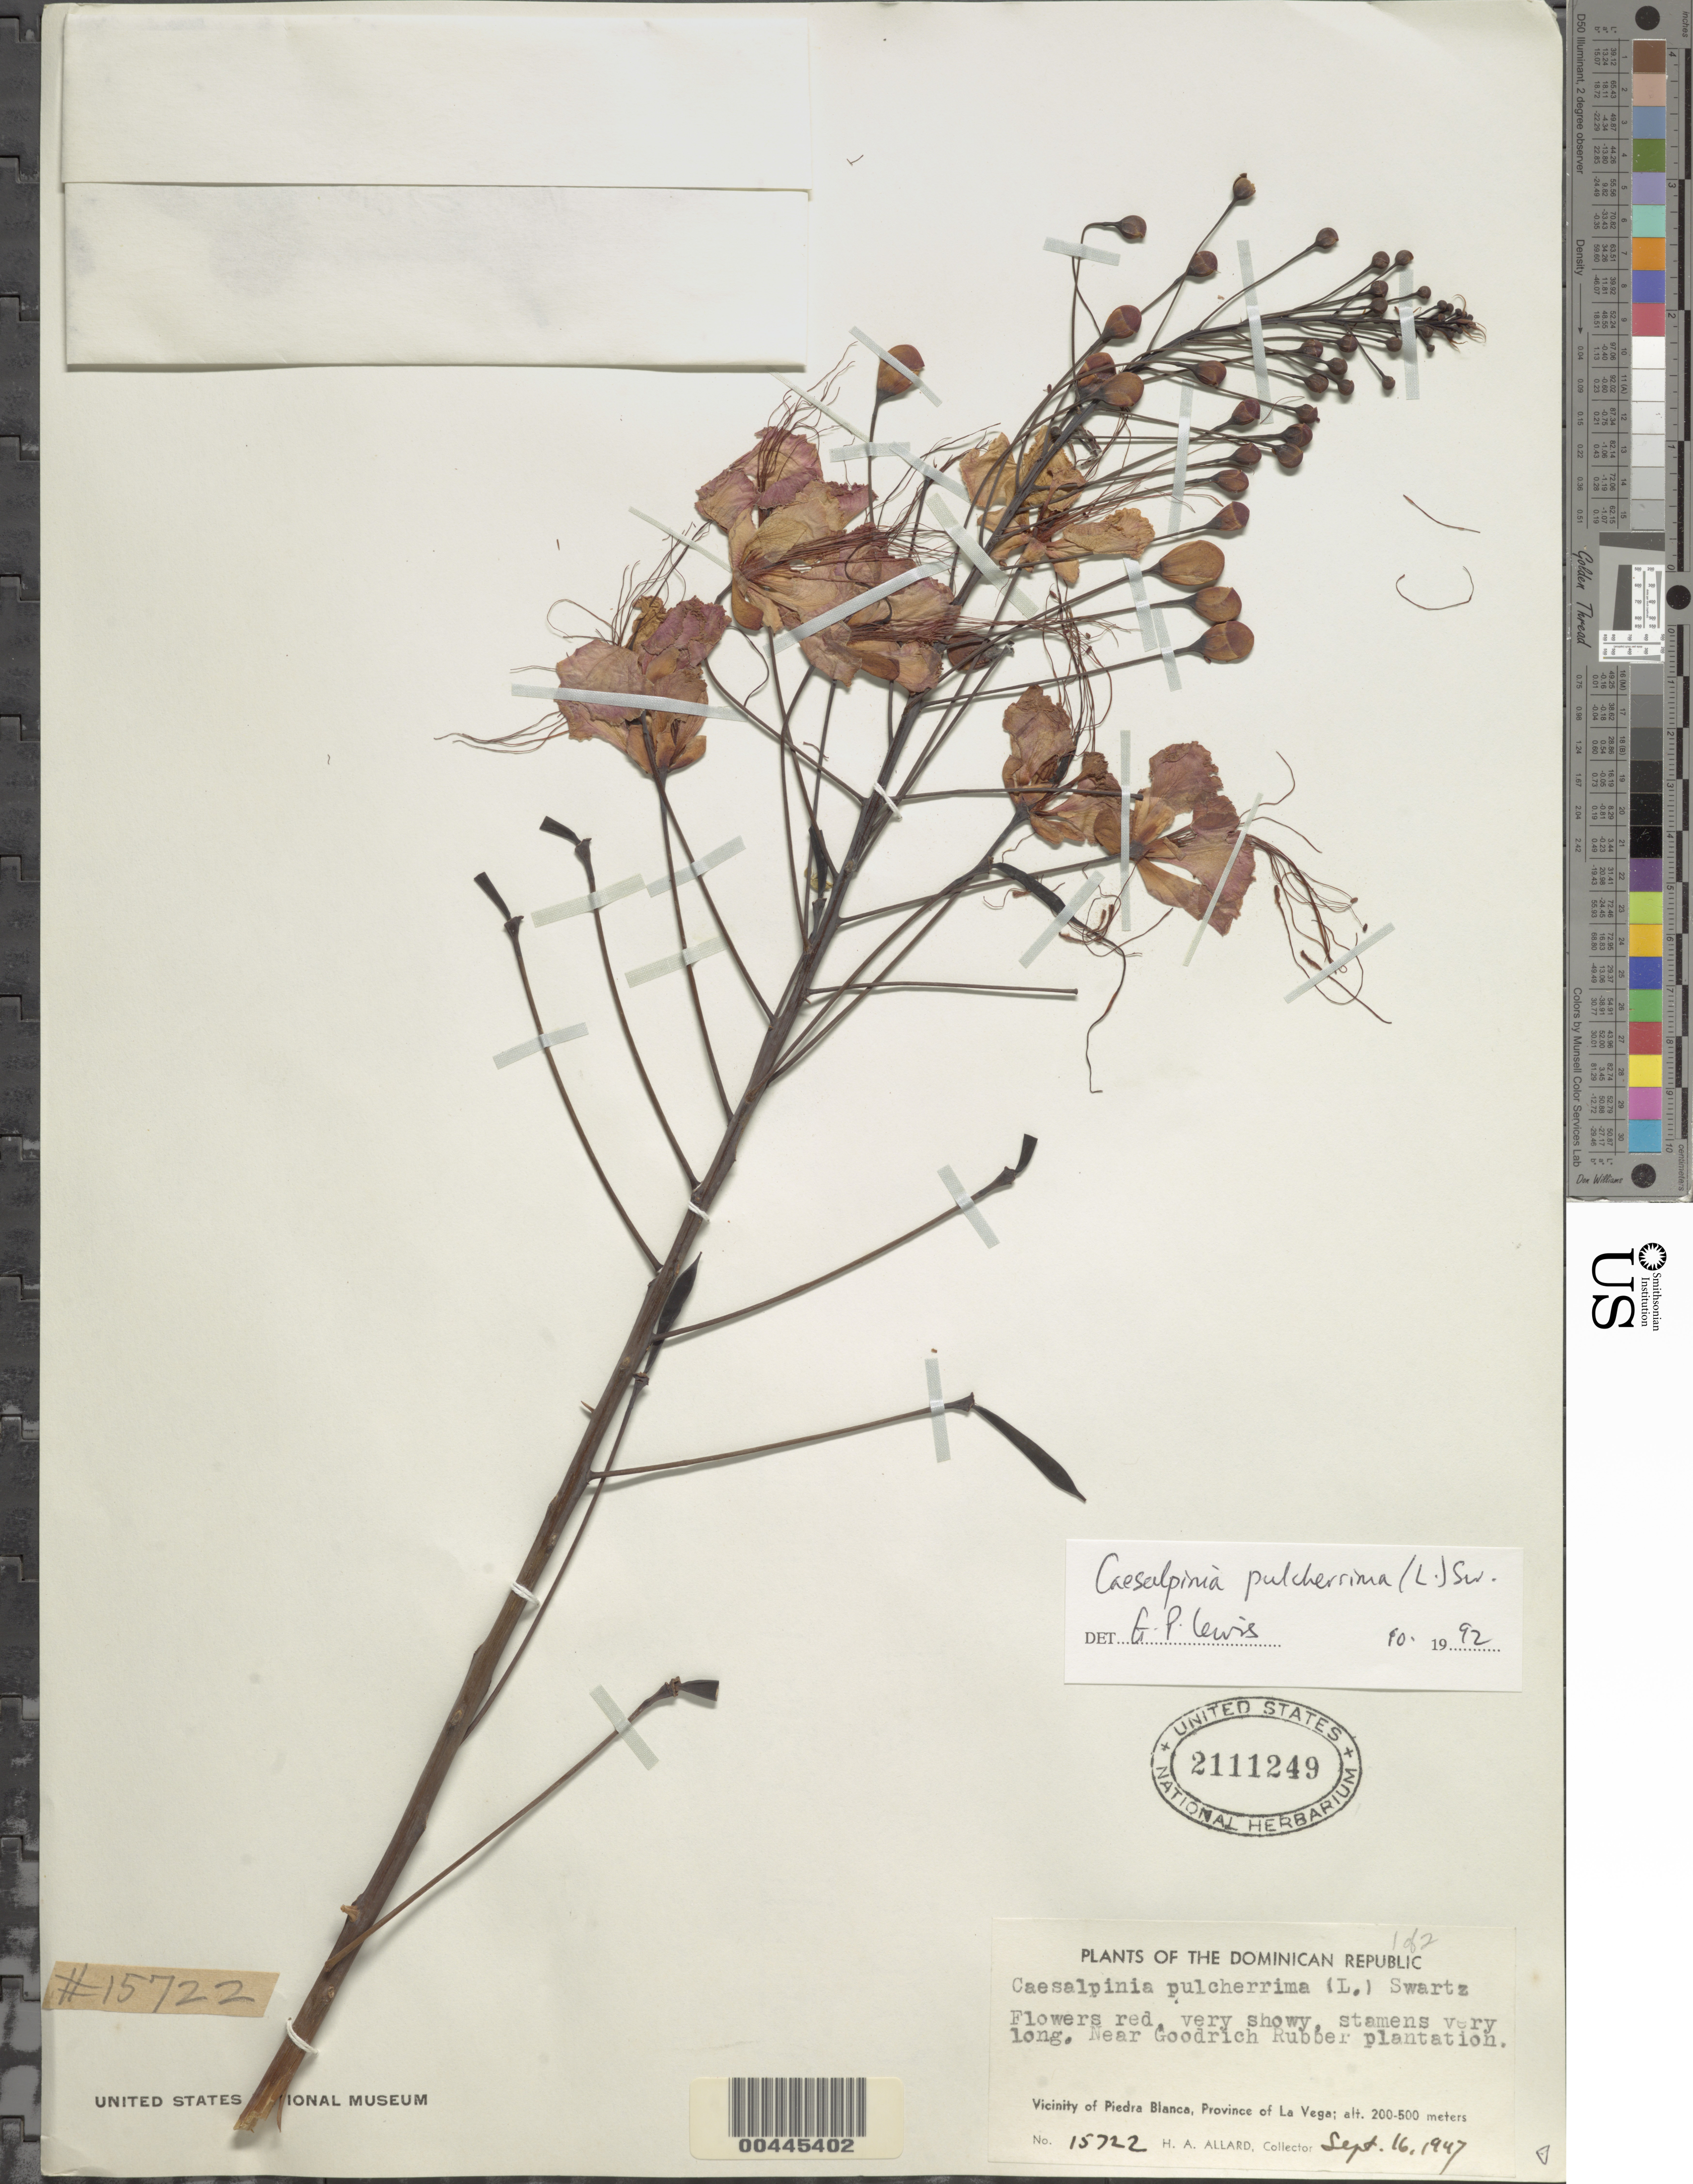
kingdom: Plantae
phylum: Tracheophyta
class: Magnoliopsida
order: Fabales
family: Fabaceae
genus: Caesalpinia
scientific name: Caesalpinia pulcherrima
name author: (L.) Sw.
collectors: H. A. Allard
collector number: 15722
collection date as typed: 16 Sep 1947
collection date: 1947-09-16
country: Dominican Republic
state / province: La Vega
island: Hispaniola Island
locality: Piedra blanca, near goodrich rubber plantation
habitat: near rubber plantation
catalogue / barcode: US 2111249